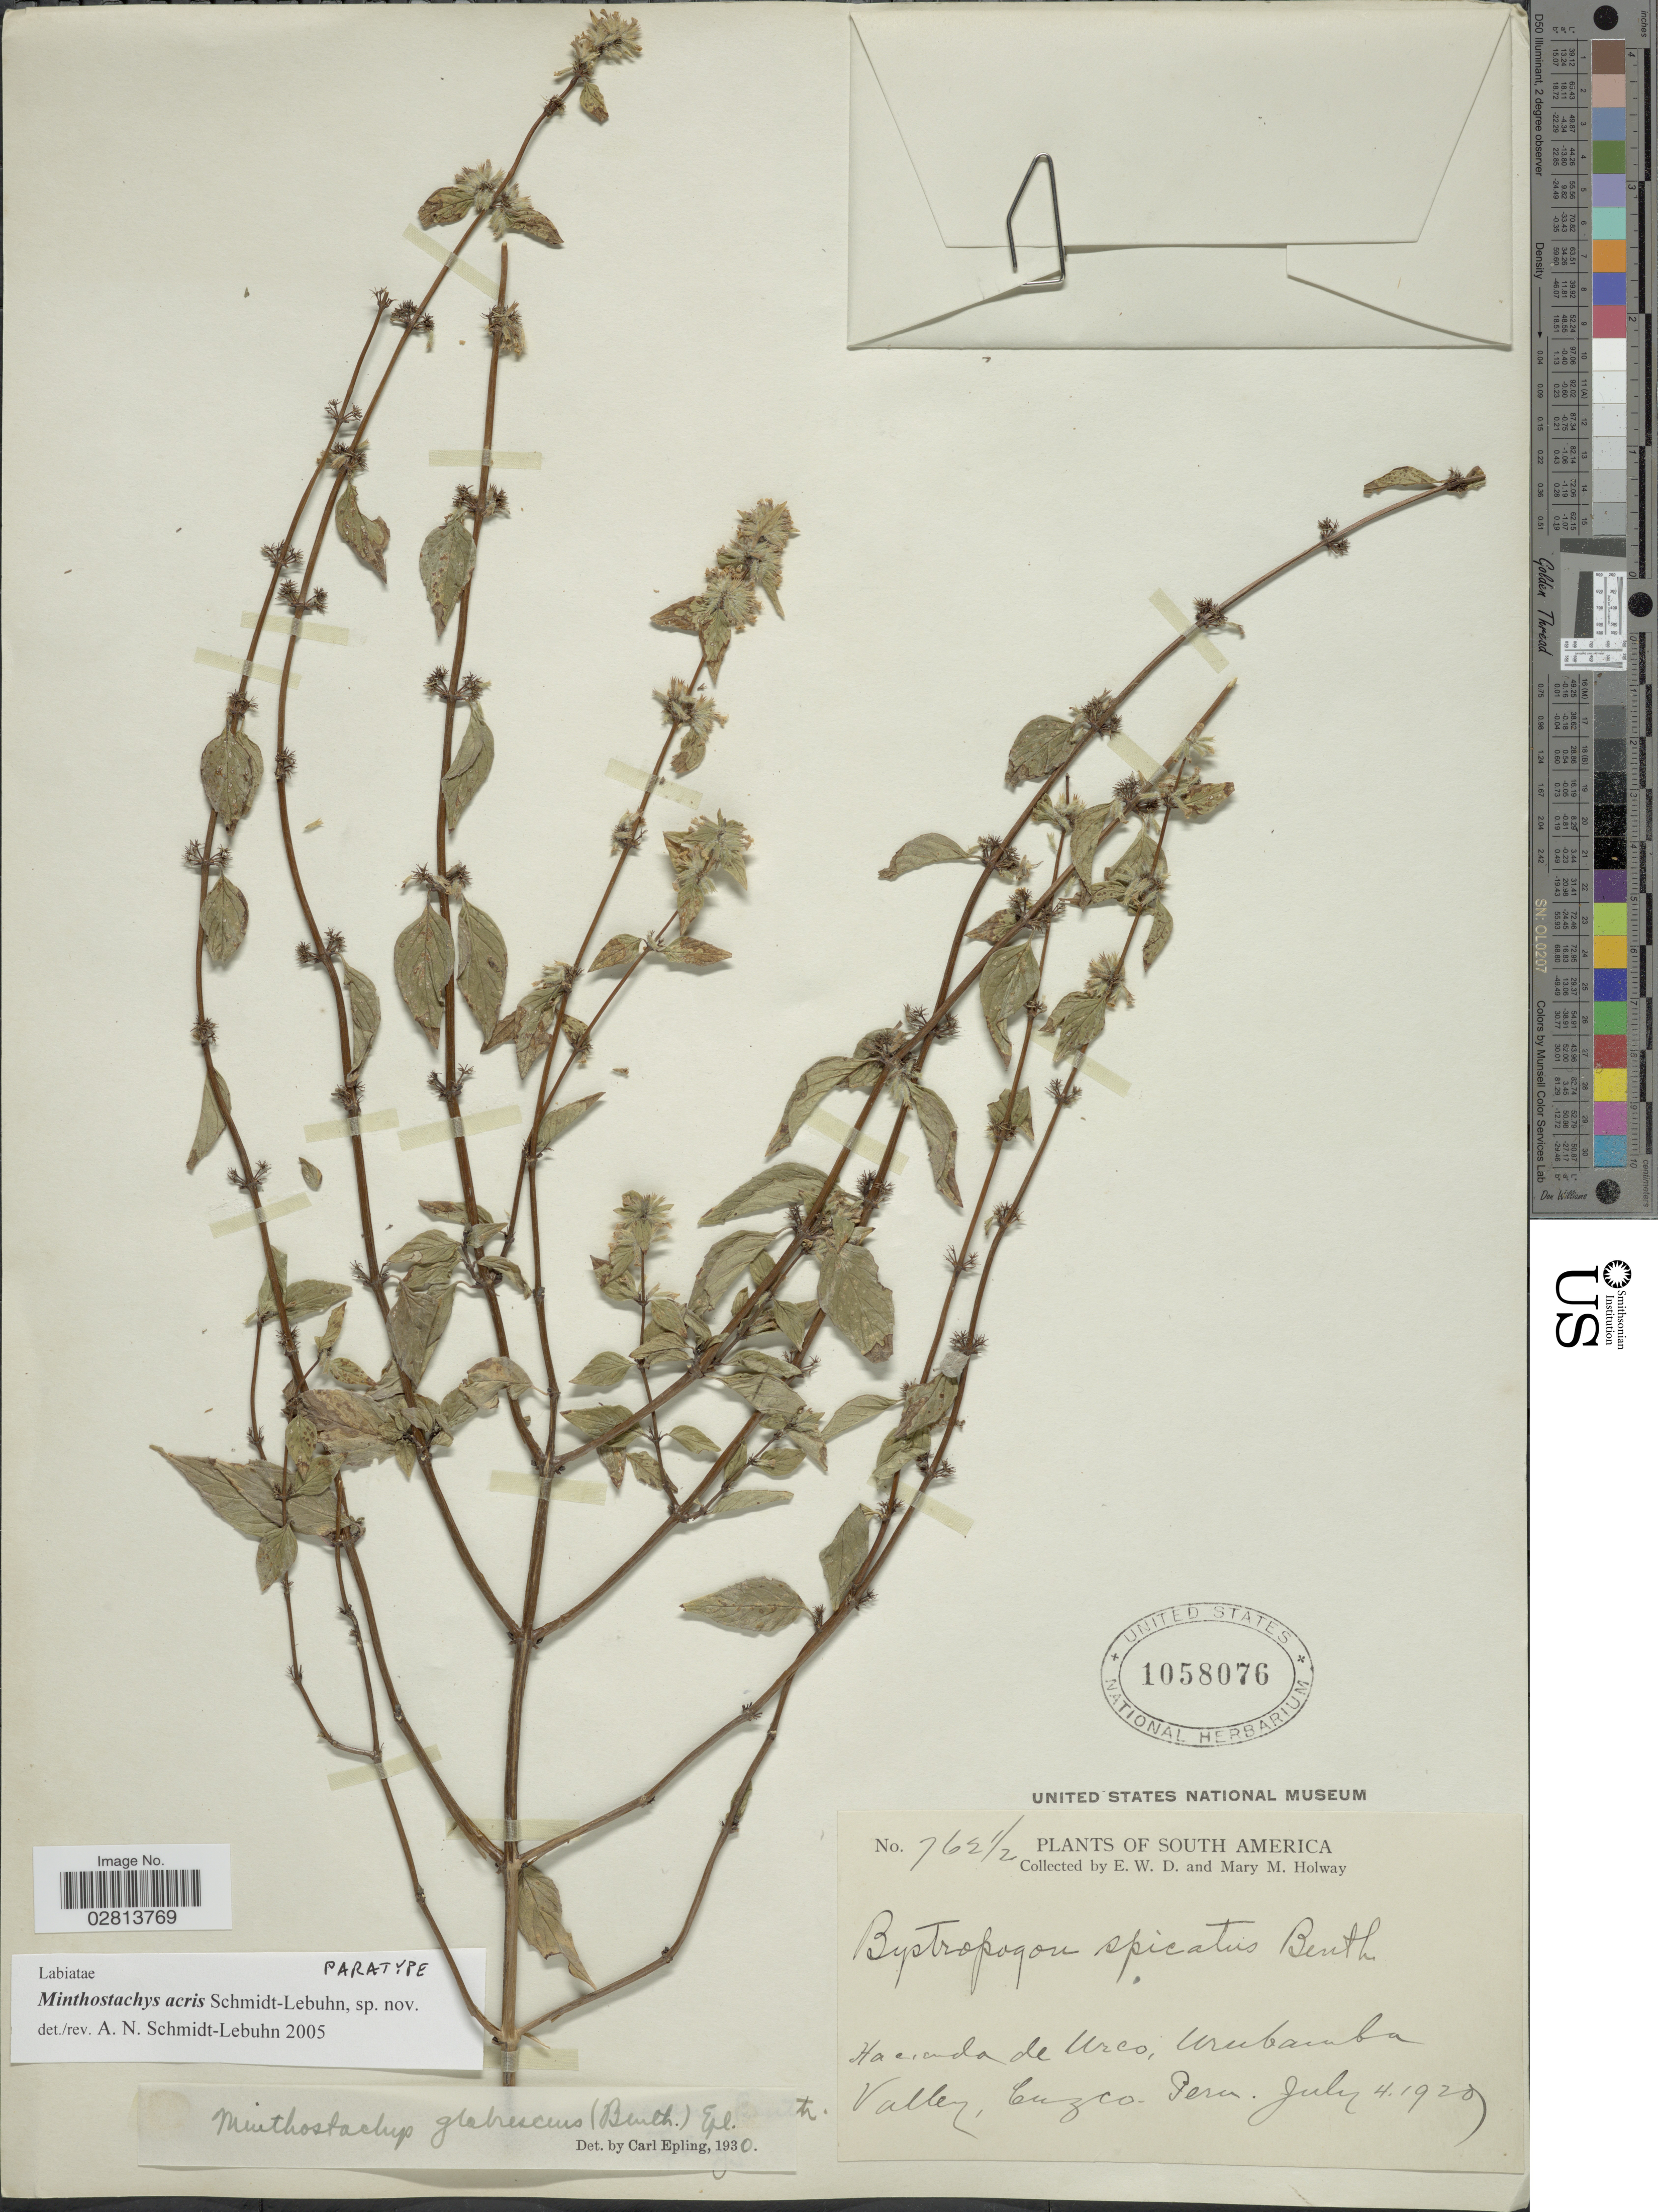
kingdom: Plantae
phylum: Tracheophyta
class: Magnoliopsida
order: Lamiales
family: Lamiaceae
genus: Minthostachys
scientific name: Minthostachys acris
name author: Schmidt-Leb.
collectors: E. W. D. Holway & M. M. Holway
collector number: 763½*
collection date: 1920-07-04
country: Peru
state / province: Cusco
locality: Hacienda de Urco, Urubamba Valley, Cuzco.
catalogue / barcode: US 1058076